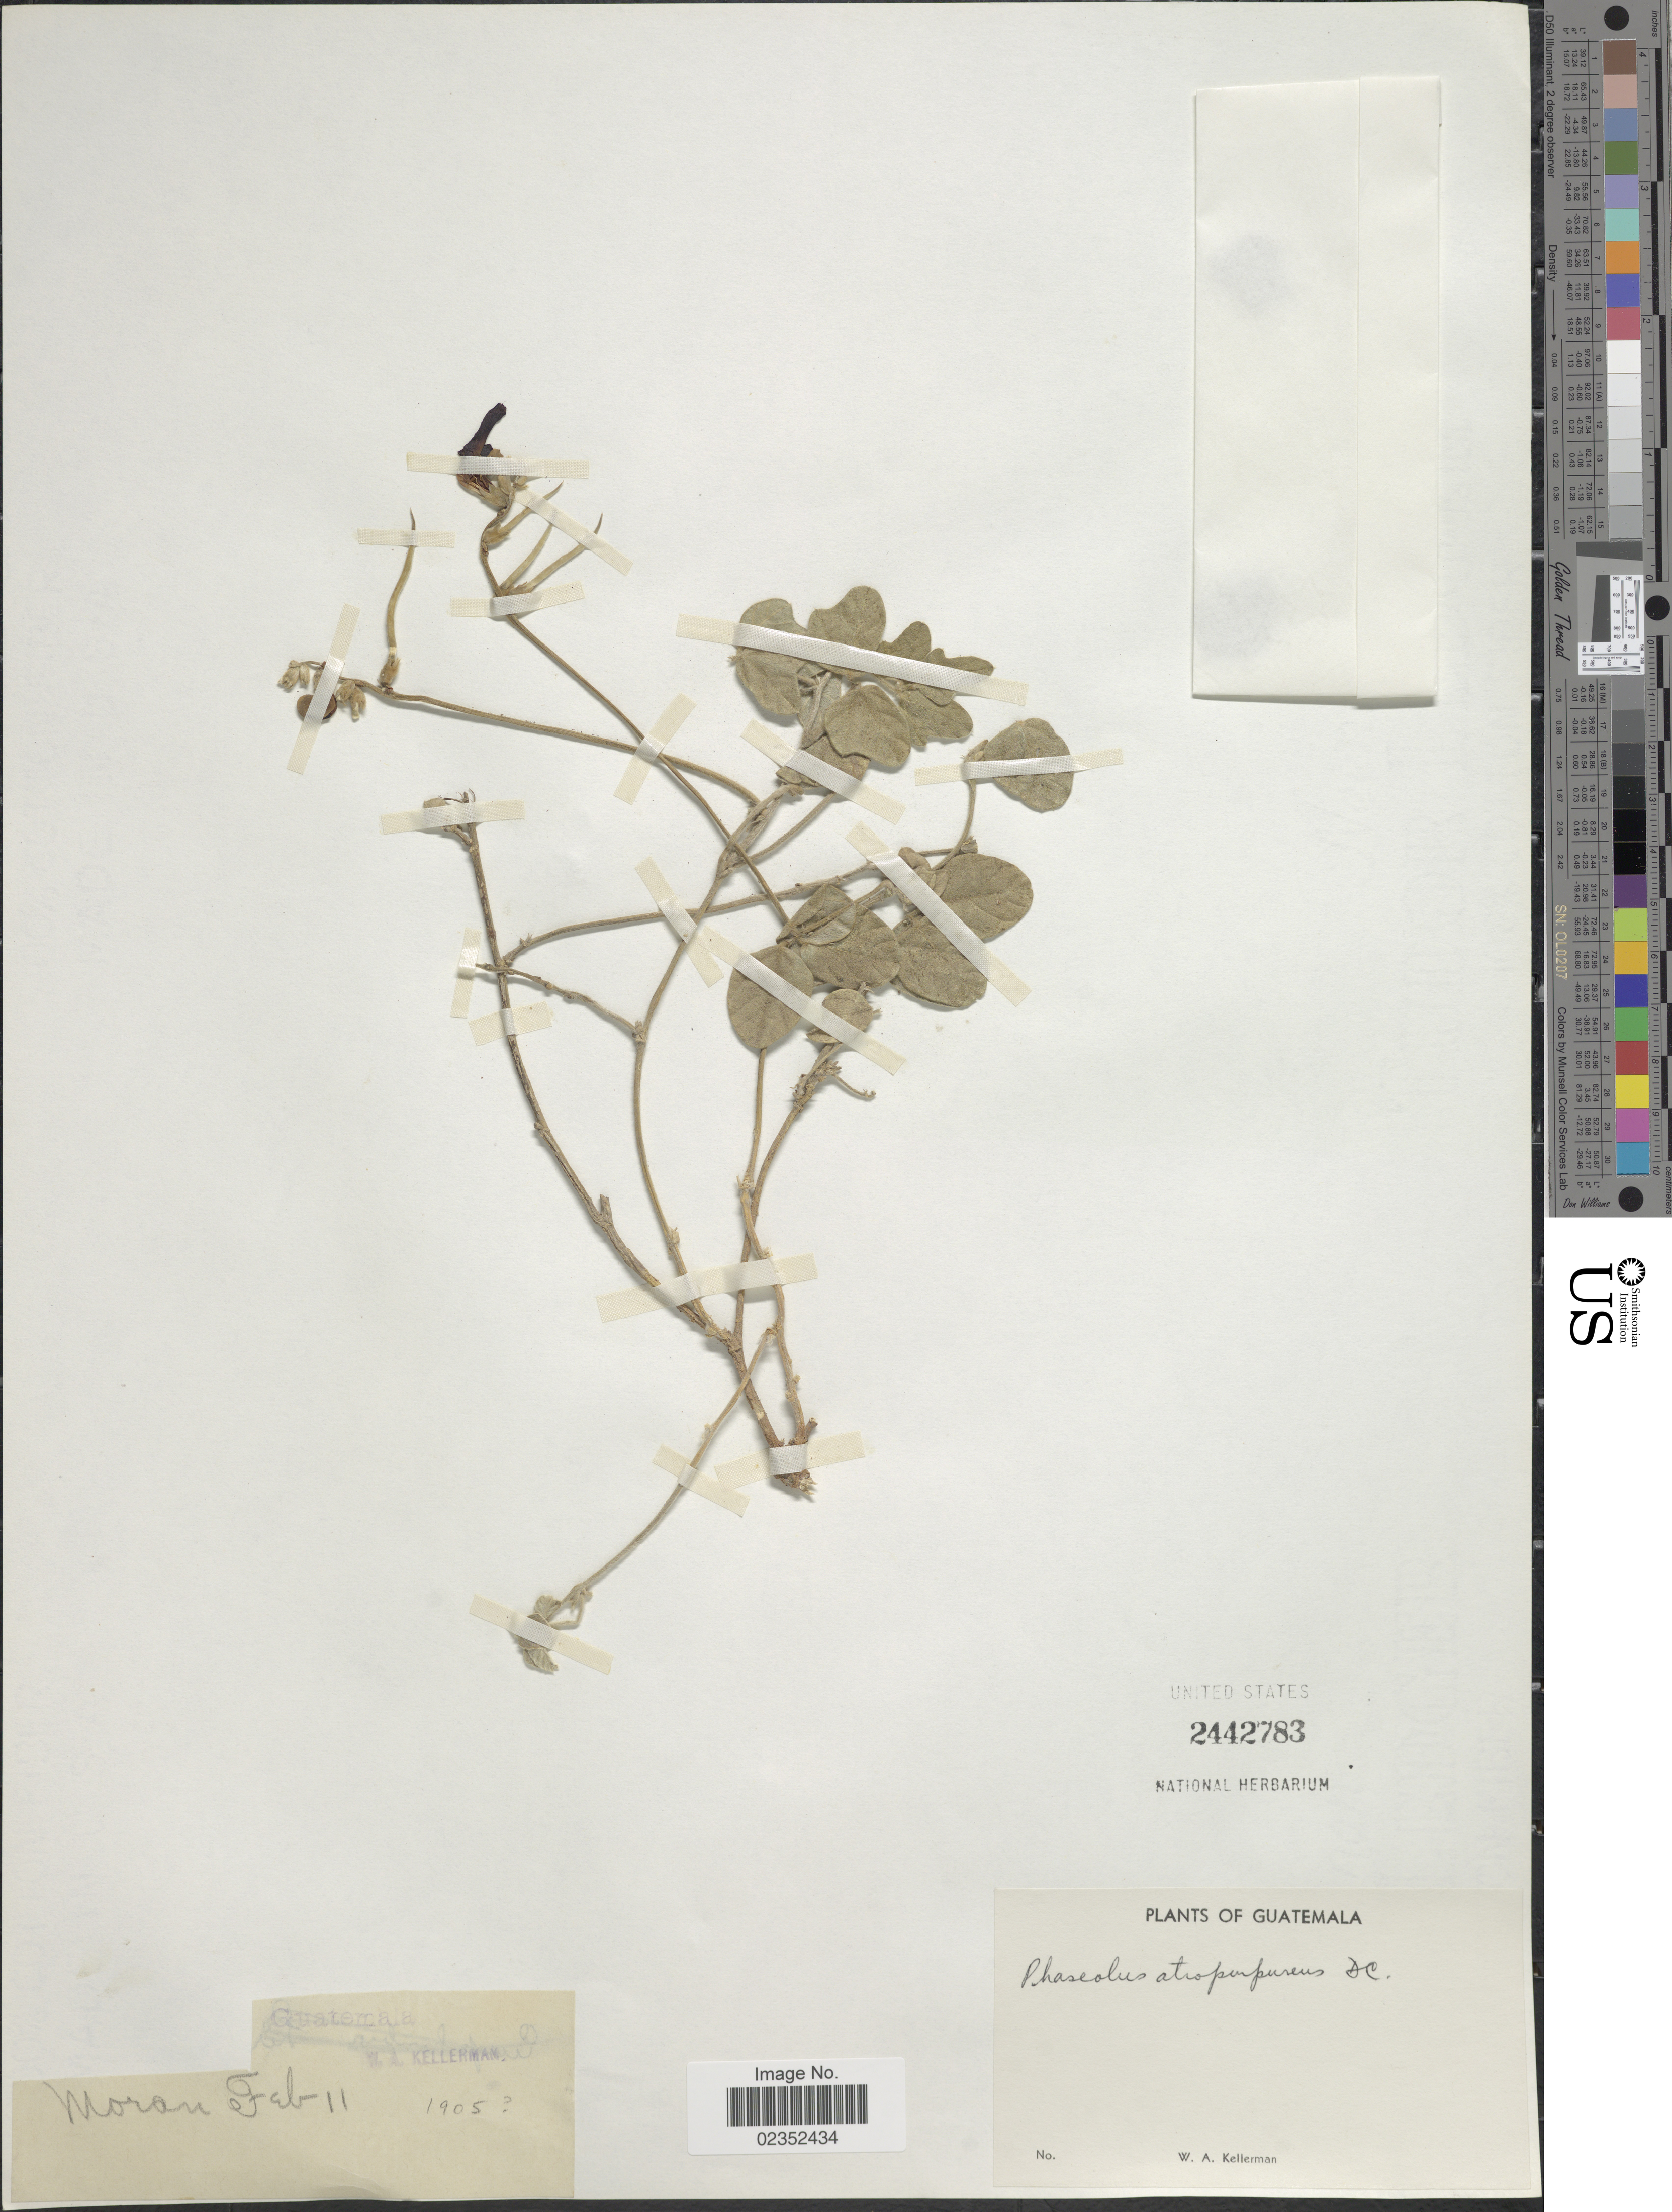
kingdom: Plantae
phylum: Tracheophyta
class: Magnoliopsida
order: Fabales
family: Fabaceae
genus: Macroptilium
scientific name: Macroptilium atropurpureum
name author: (DC.) Urb.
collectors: W. Kellerman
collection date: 1905-02-11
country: Guatemala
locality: Moran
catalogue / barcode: US 2442783